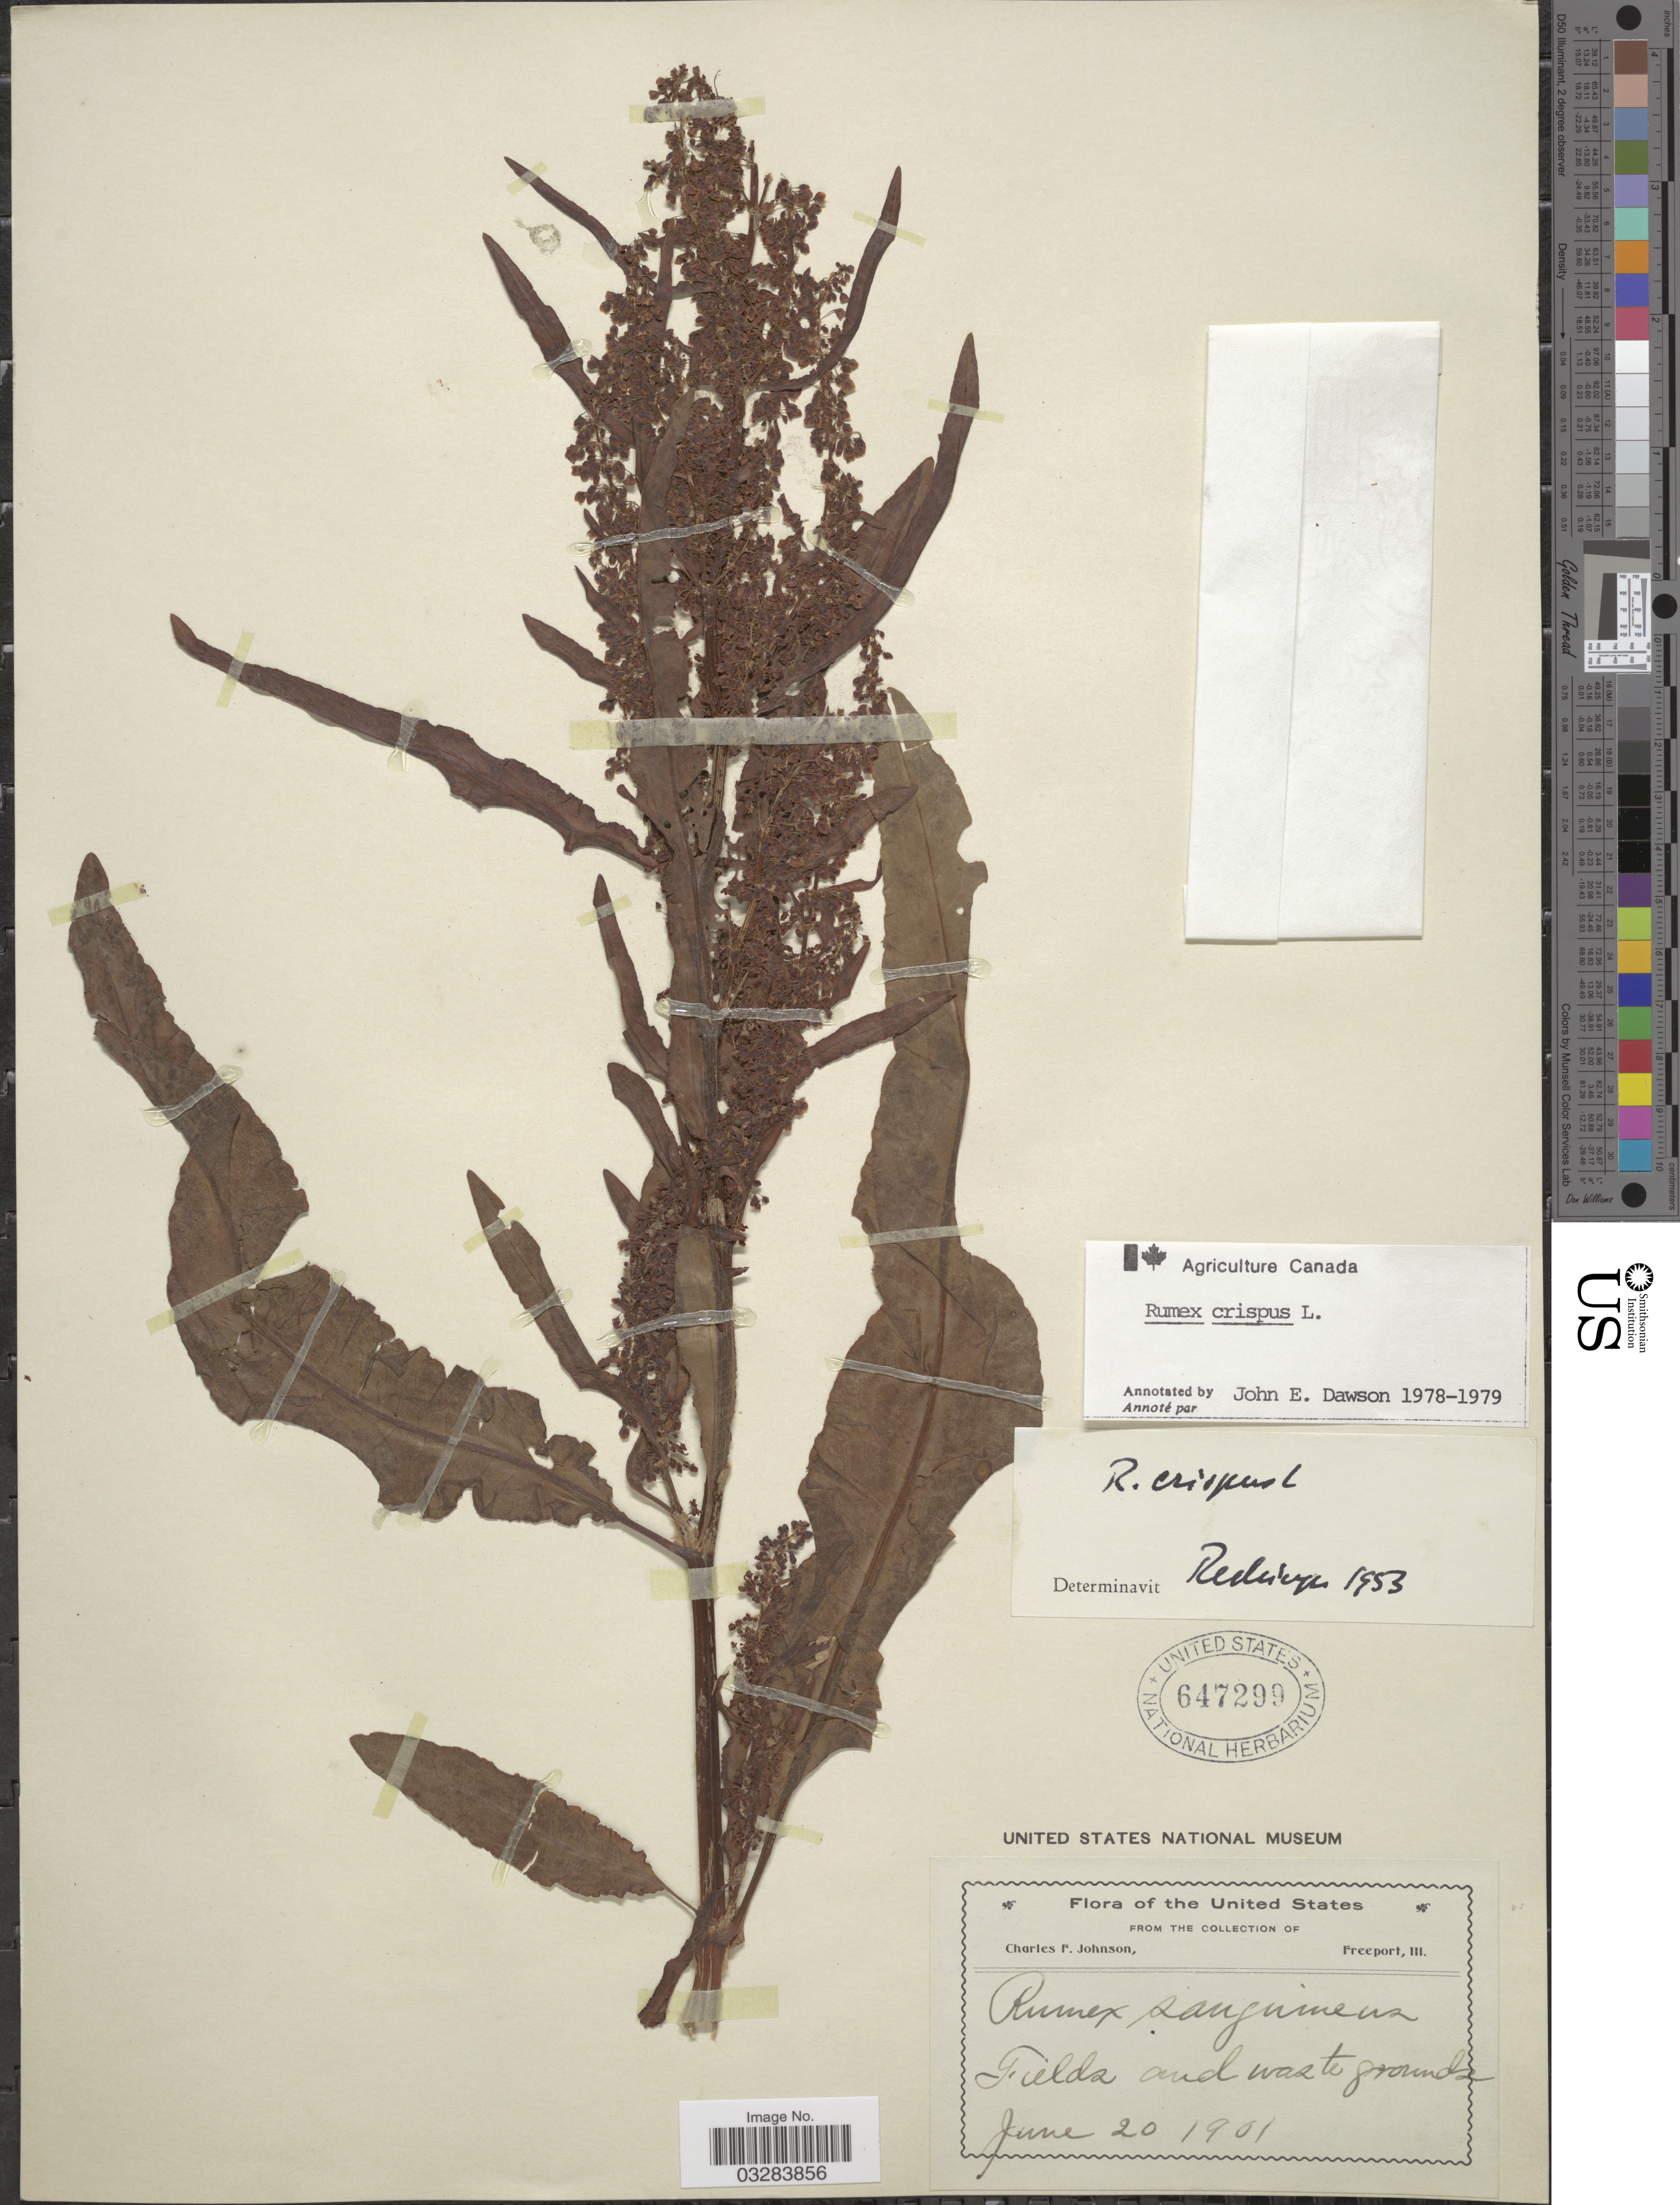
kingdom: Plantae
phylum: Tracheophyta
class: Magnoliopsida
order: Caryophyllales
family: Polygonaceae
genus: Rumex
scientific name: Rumex crispus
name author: L.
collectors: C. F. Johnson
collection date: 1901-06-20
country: United States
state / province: Illinois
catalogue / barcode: US 647299